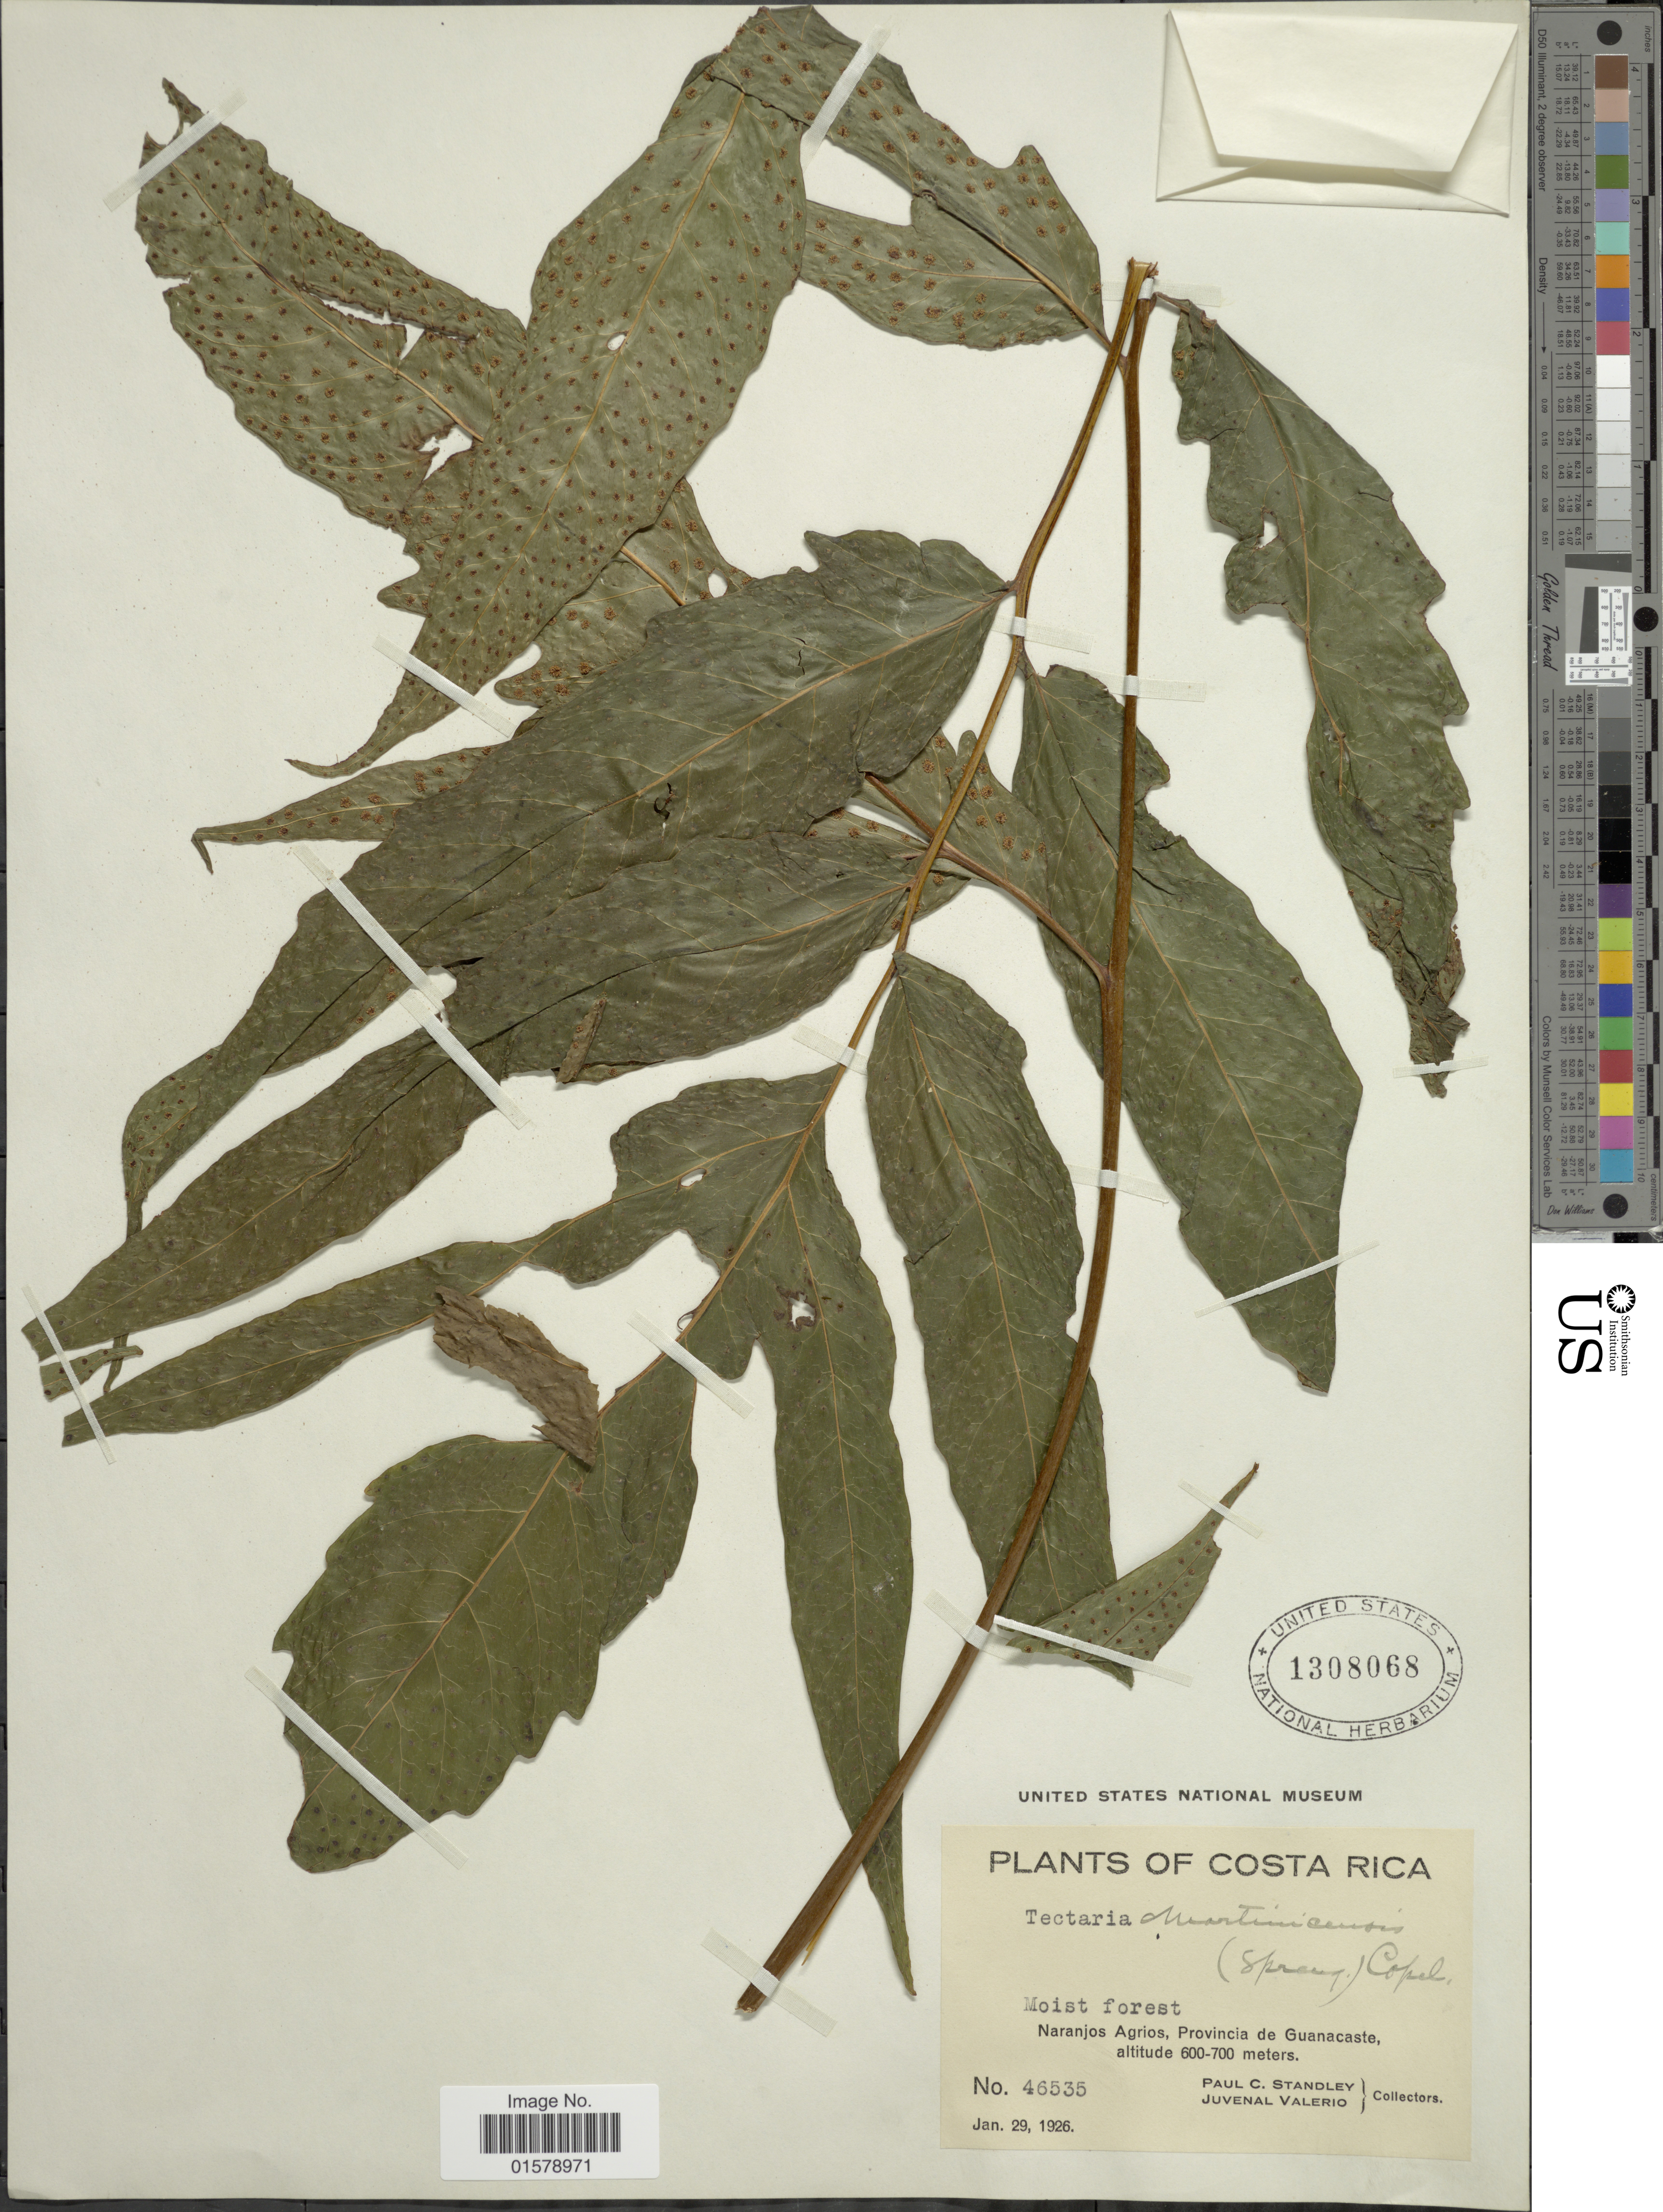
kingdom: Plantae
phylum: Tracheophyta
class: Polypodiopsida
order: Polypodiales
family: Tectariaceae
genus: Tectaria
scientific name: Tectaria transiens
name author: (C.V. Morton) A.R. Sm.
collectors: P. C. Standley & J. Valerio R.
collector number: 46535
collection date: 1926-01-29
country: Costa Rica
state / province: Guanacaste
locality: Naranjos Agrios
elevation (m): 600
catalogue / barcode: US 1308068